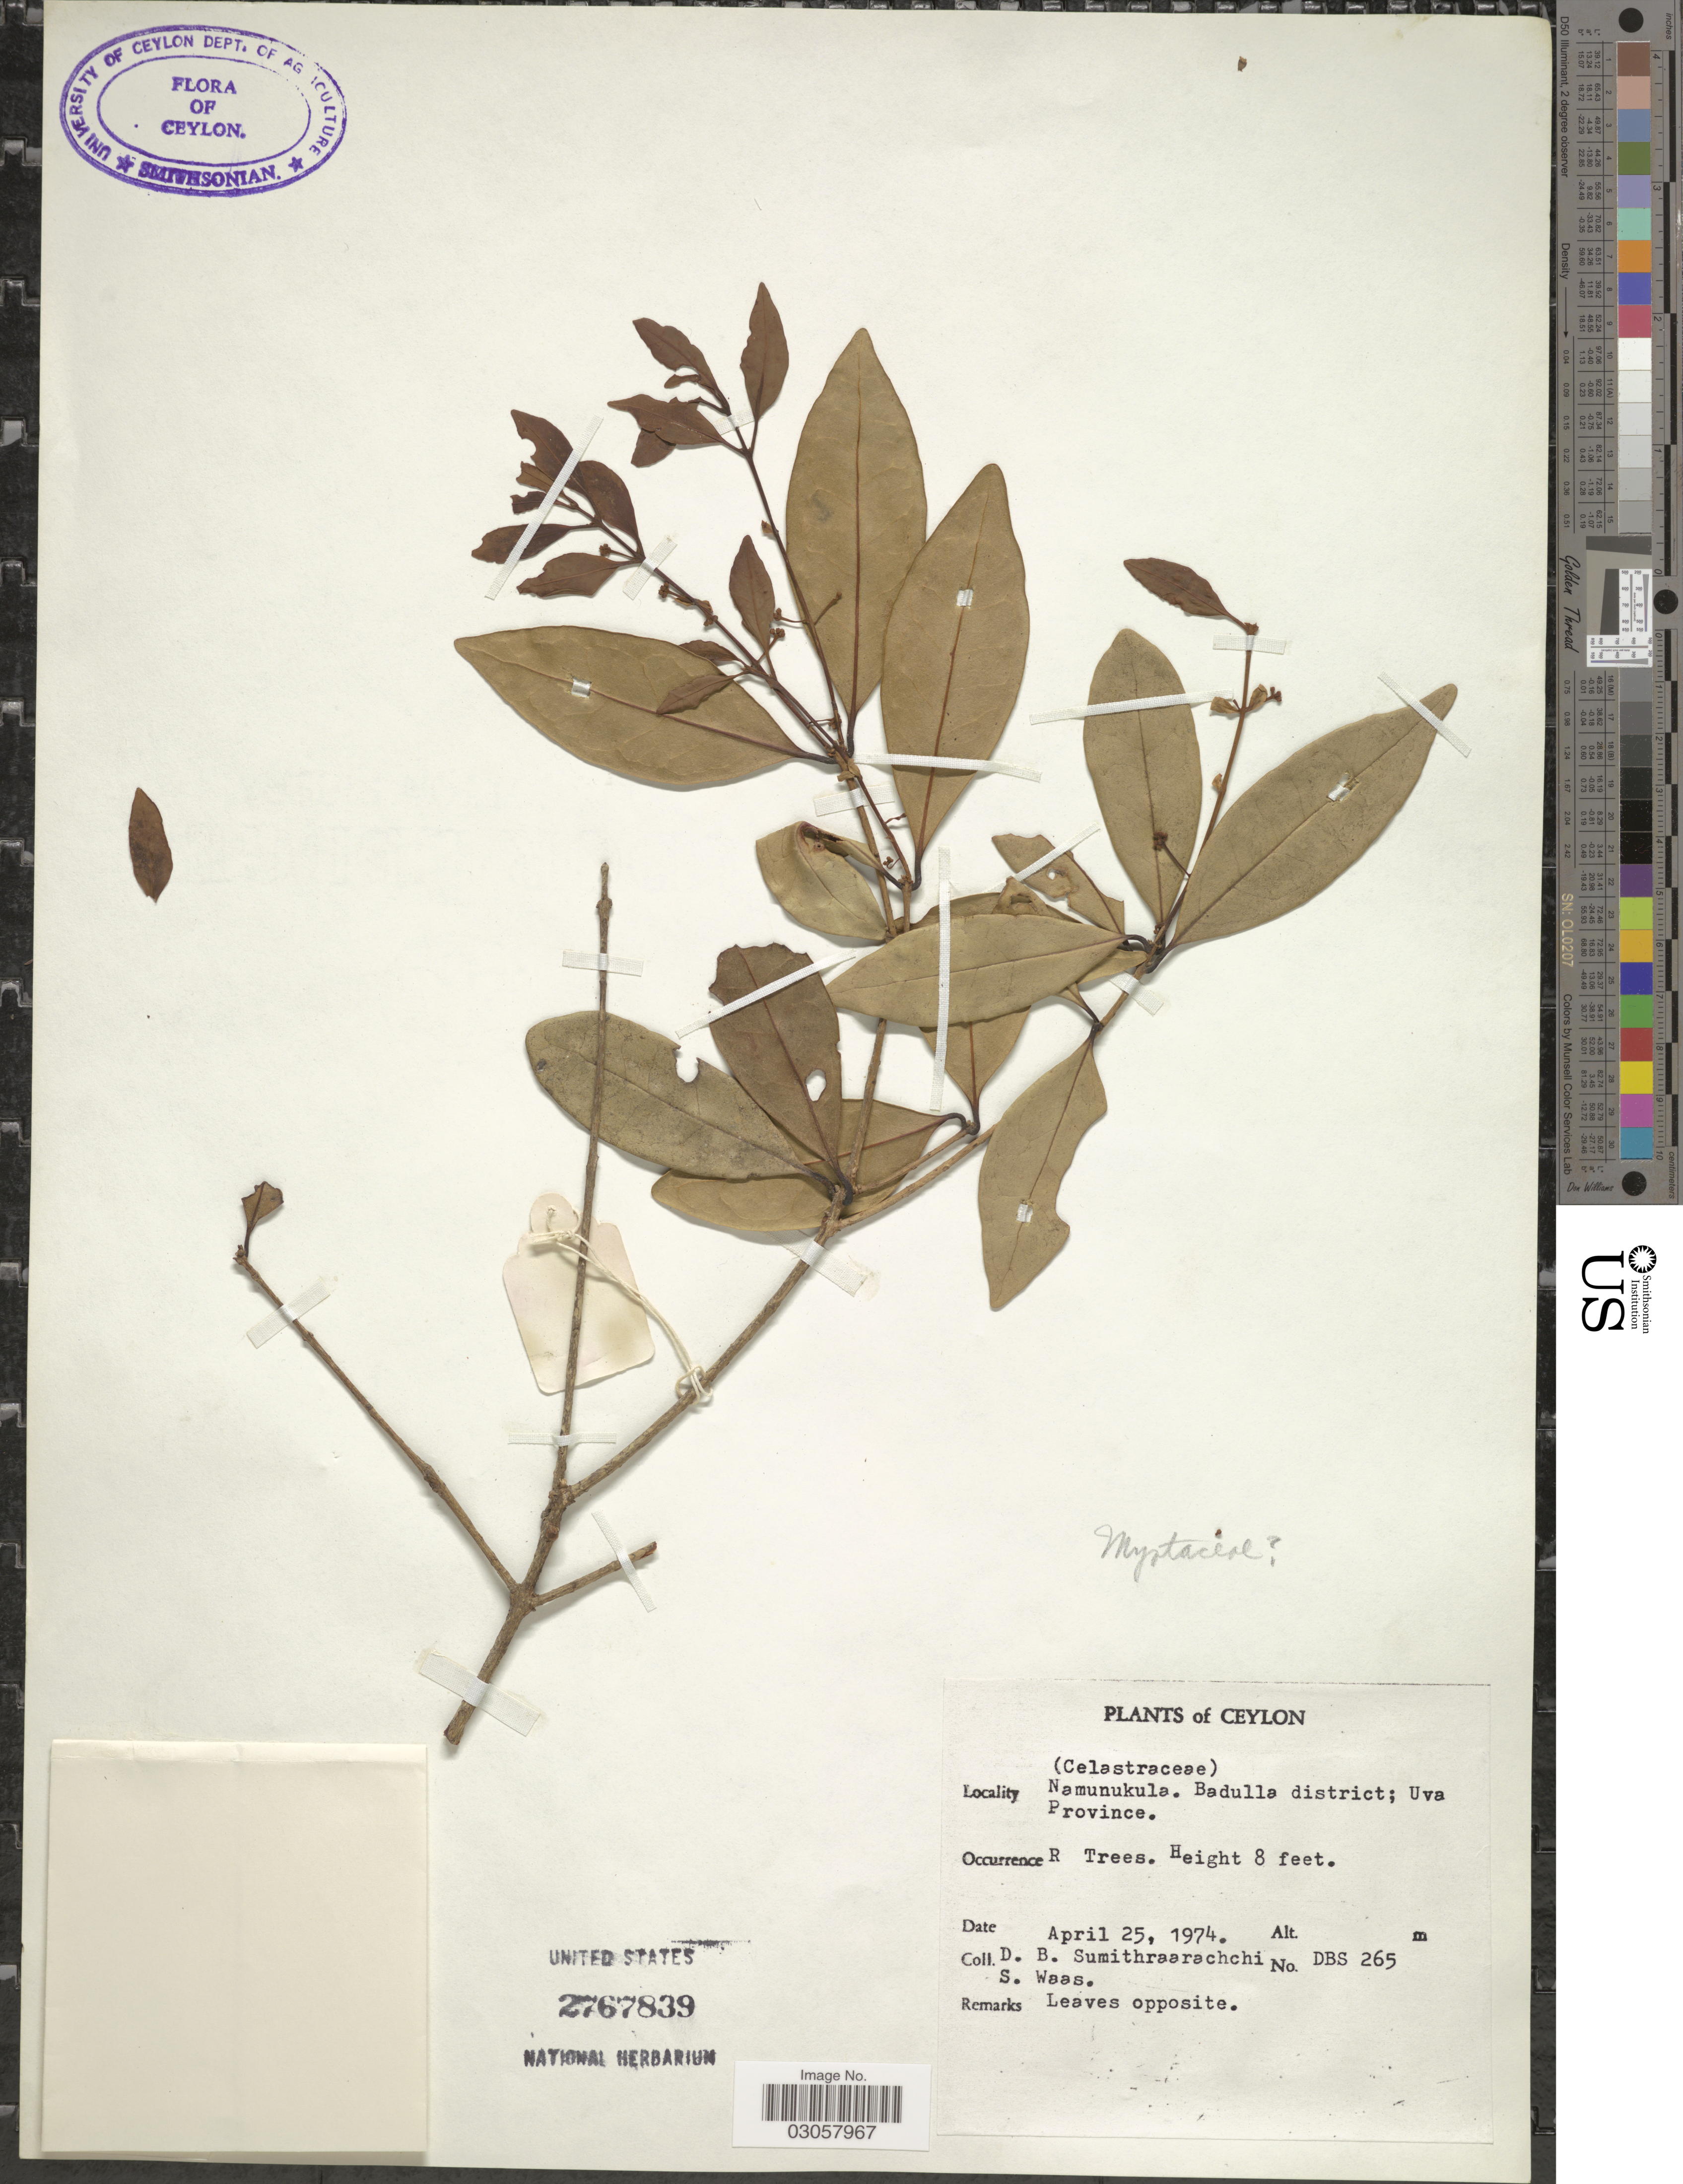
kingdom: Plantae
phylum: Tracheophyta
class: Magnoliopsida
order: Myrtales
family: Myrtaceae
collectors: D. B. Sumithraarachchi & S. Waas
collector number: DBS 265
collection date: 1974-04-25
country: Sri Lanka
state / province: Uva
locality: Ceylon. Namunukula. Badulla district.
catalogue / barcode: US 2767839